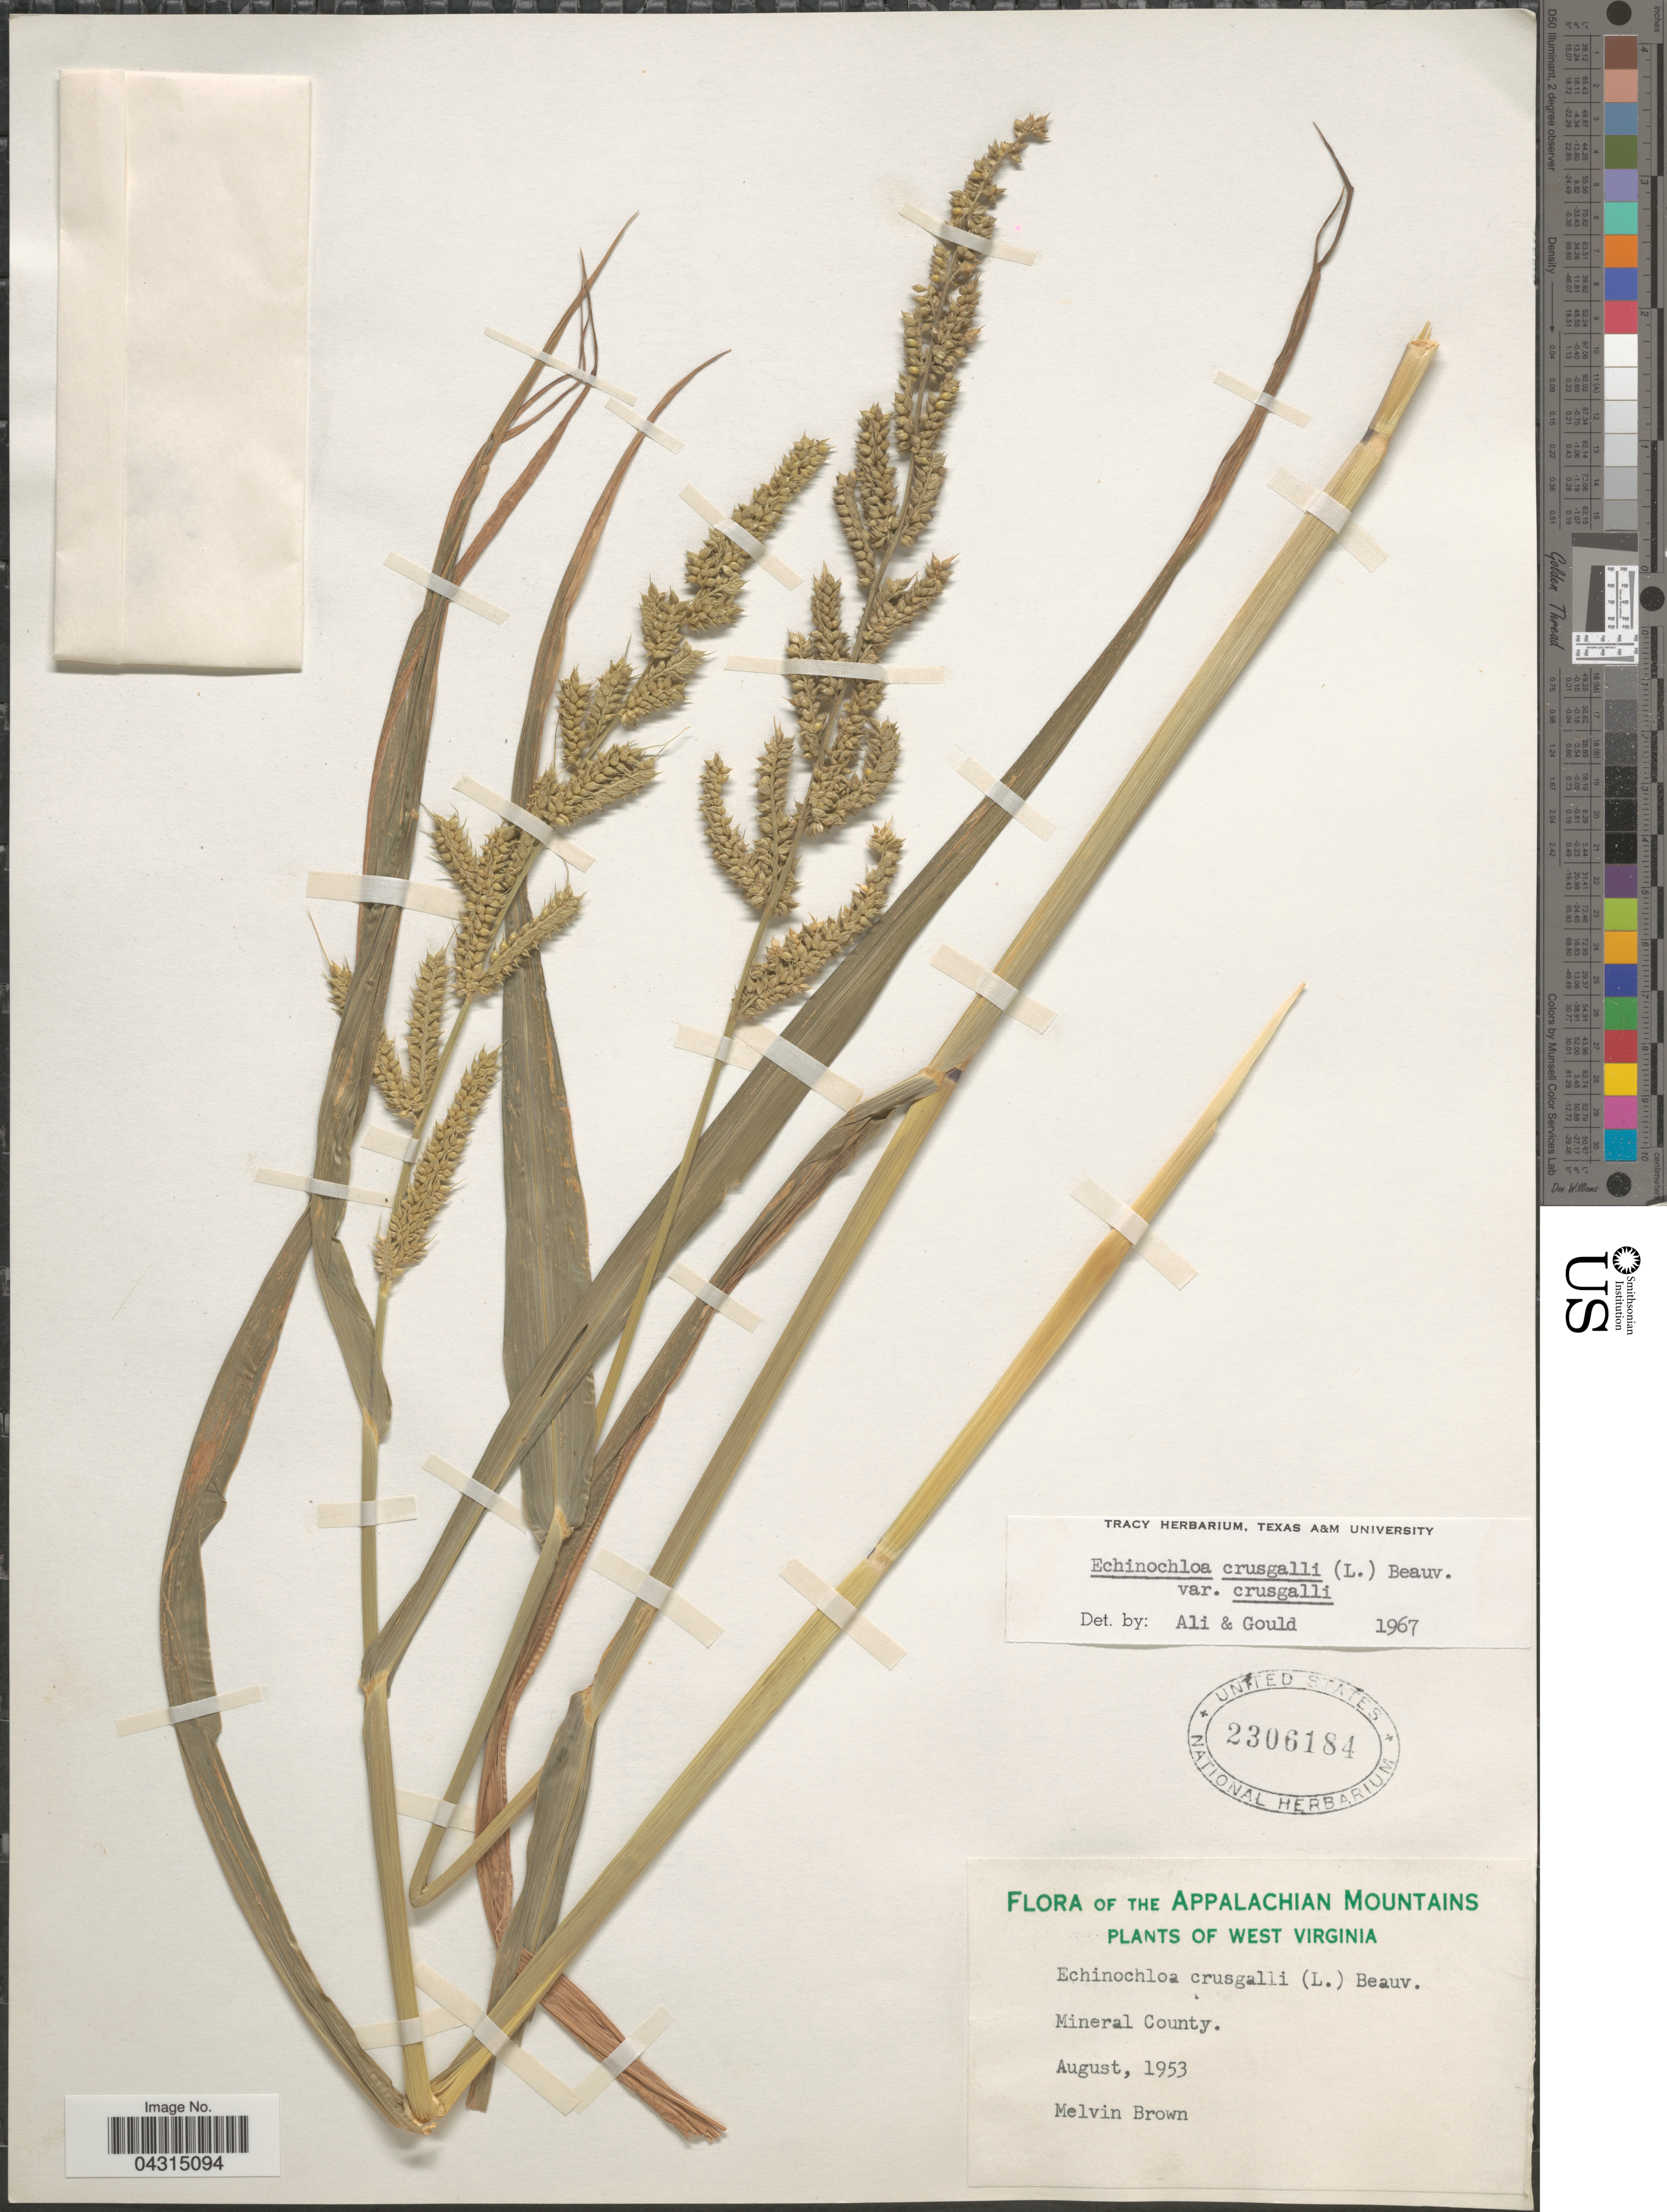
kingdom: Plantae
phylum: Tracheophyta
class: Liliopsida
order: Poales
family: Poaceae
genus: Echinochloa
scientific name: Echinochloa crus-galli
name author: (L.) P. Beauv.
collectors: M. Brown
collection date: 1953-08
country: United States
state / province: West Virginia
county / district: Mineral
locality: The Appalachian Mountains. Mineral County.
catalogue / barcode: US 2306184